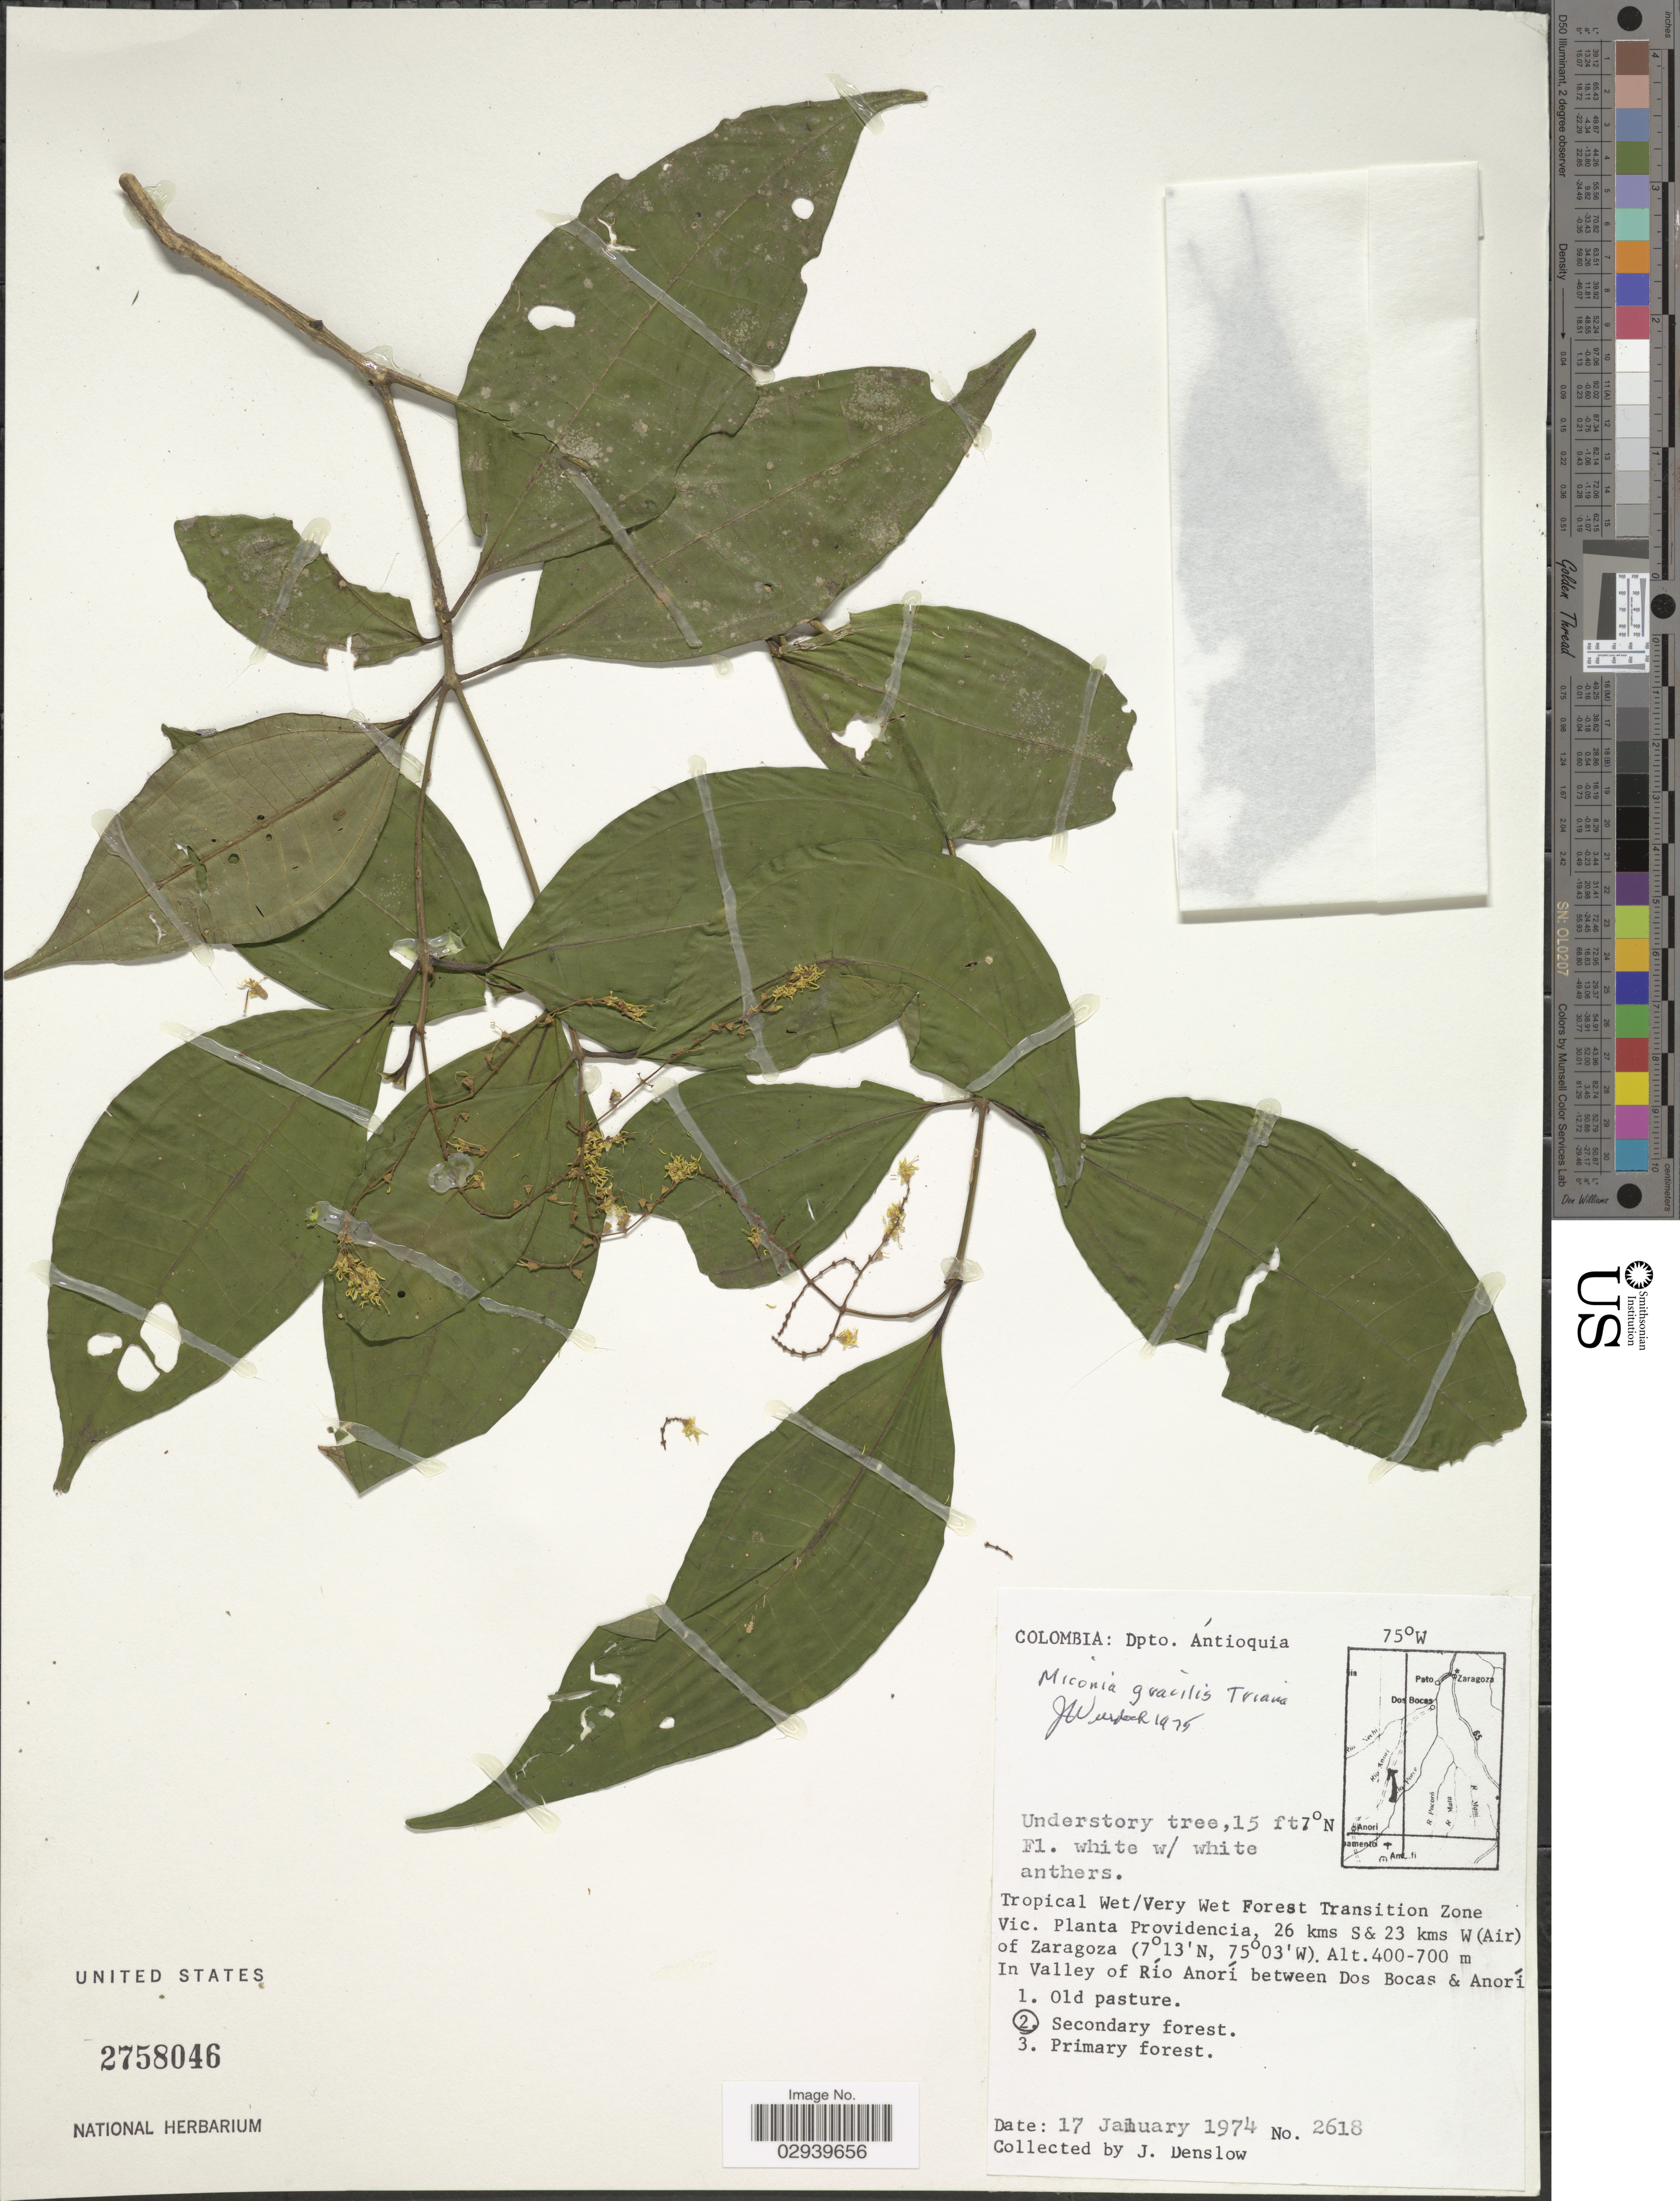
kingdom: Plantae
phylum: Tracheophyta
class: Magnoliopsida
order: Myrtales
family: Melastomataceae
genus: Miconia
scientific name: Miconia gracilis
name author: Triana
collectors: J. Denslow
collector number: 2618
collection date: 1974-01-17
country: Colombia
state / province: Antioquia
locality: Dpto. Antioquia, Tropical Wet/Very Wet Forest Transition Zone, Vic. Planta Providencia, 26 kms S & 23 kms W (Air) of Zaragoza. In Valley of Río Anorí between Dos Bocas & Anori.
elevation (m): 400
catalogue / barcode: US 2758046